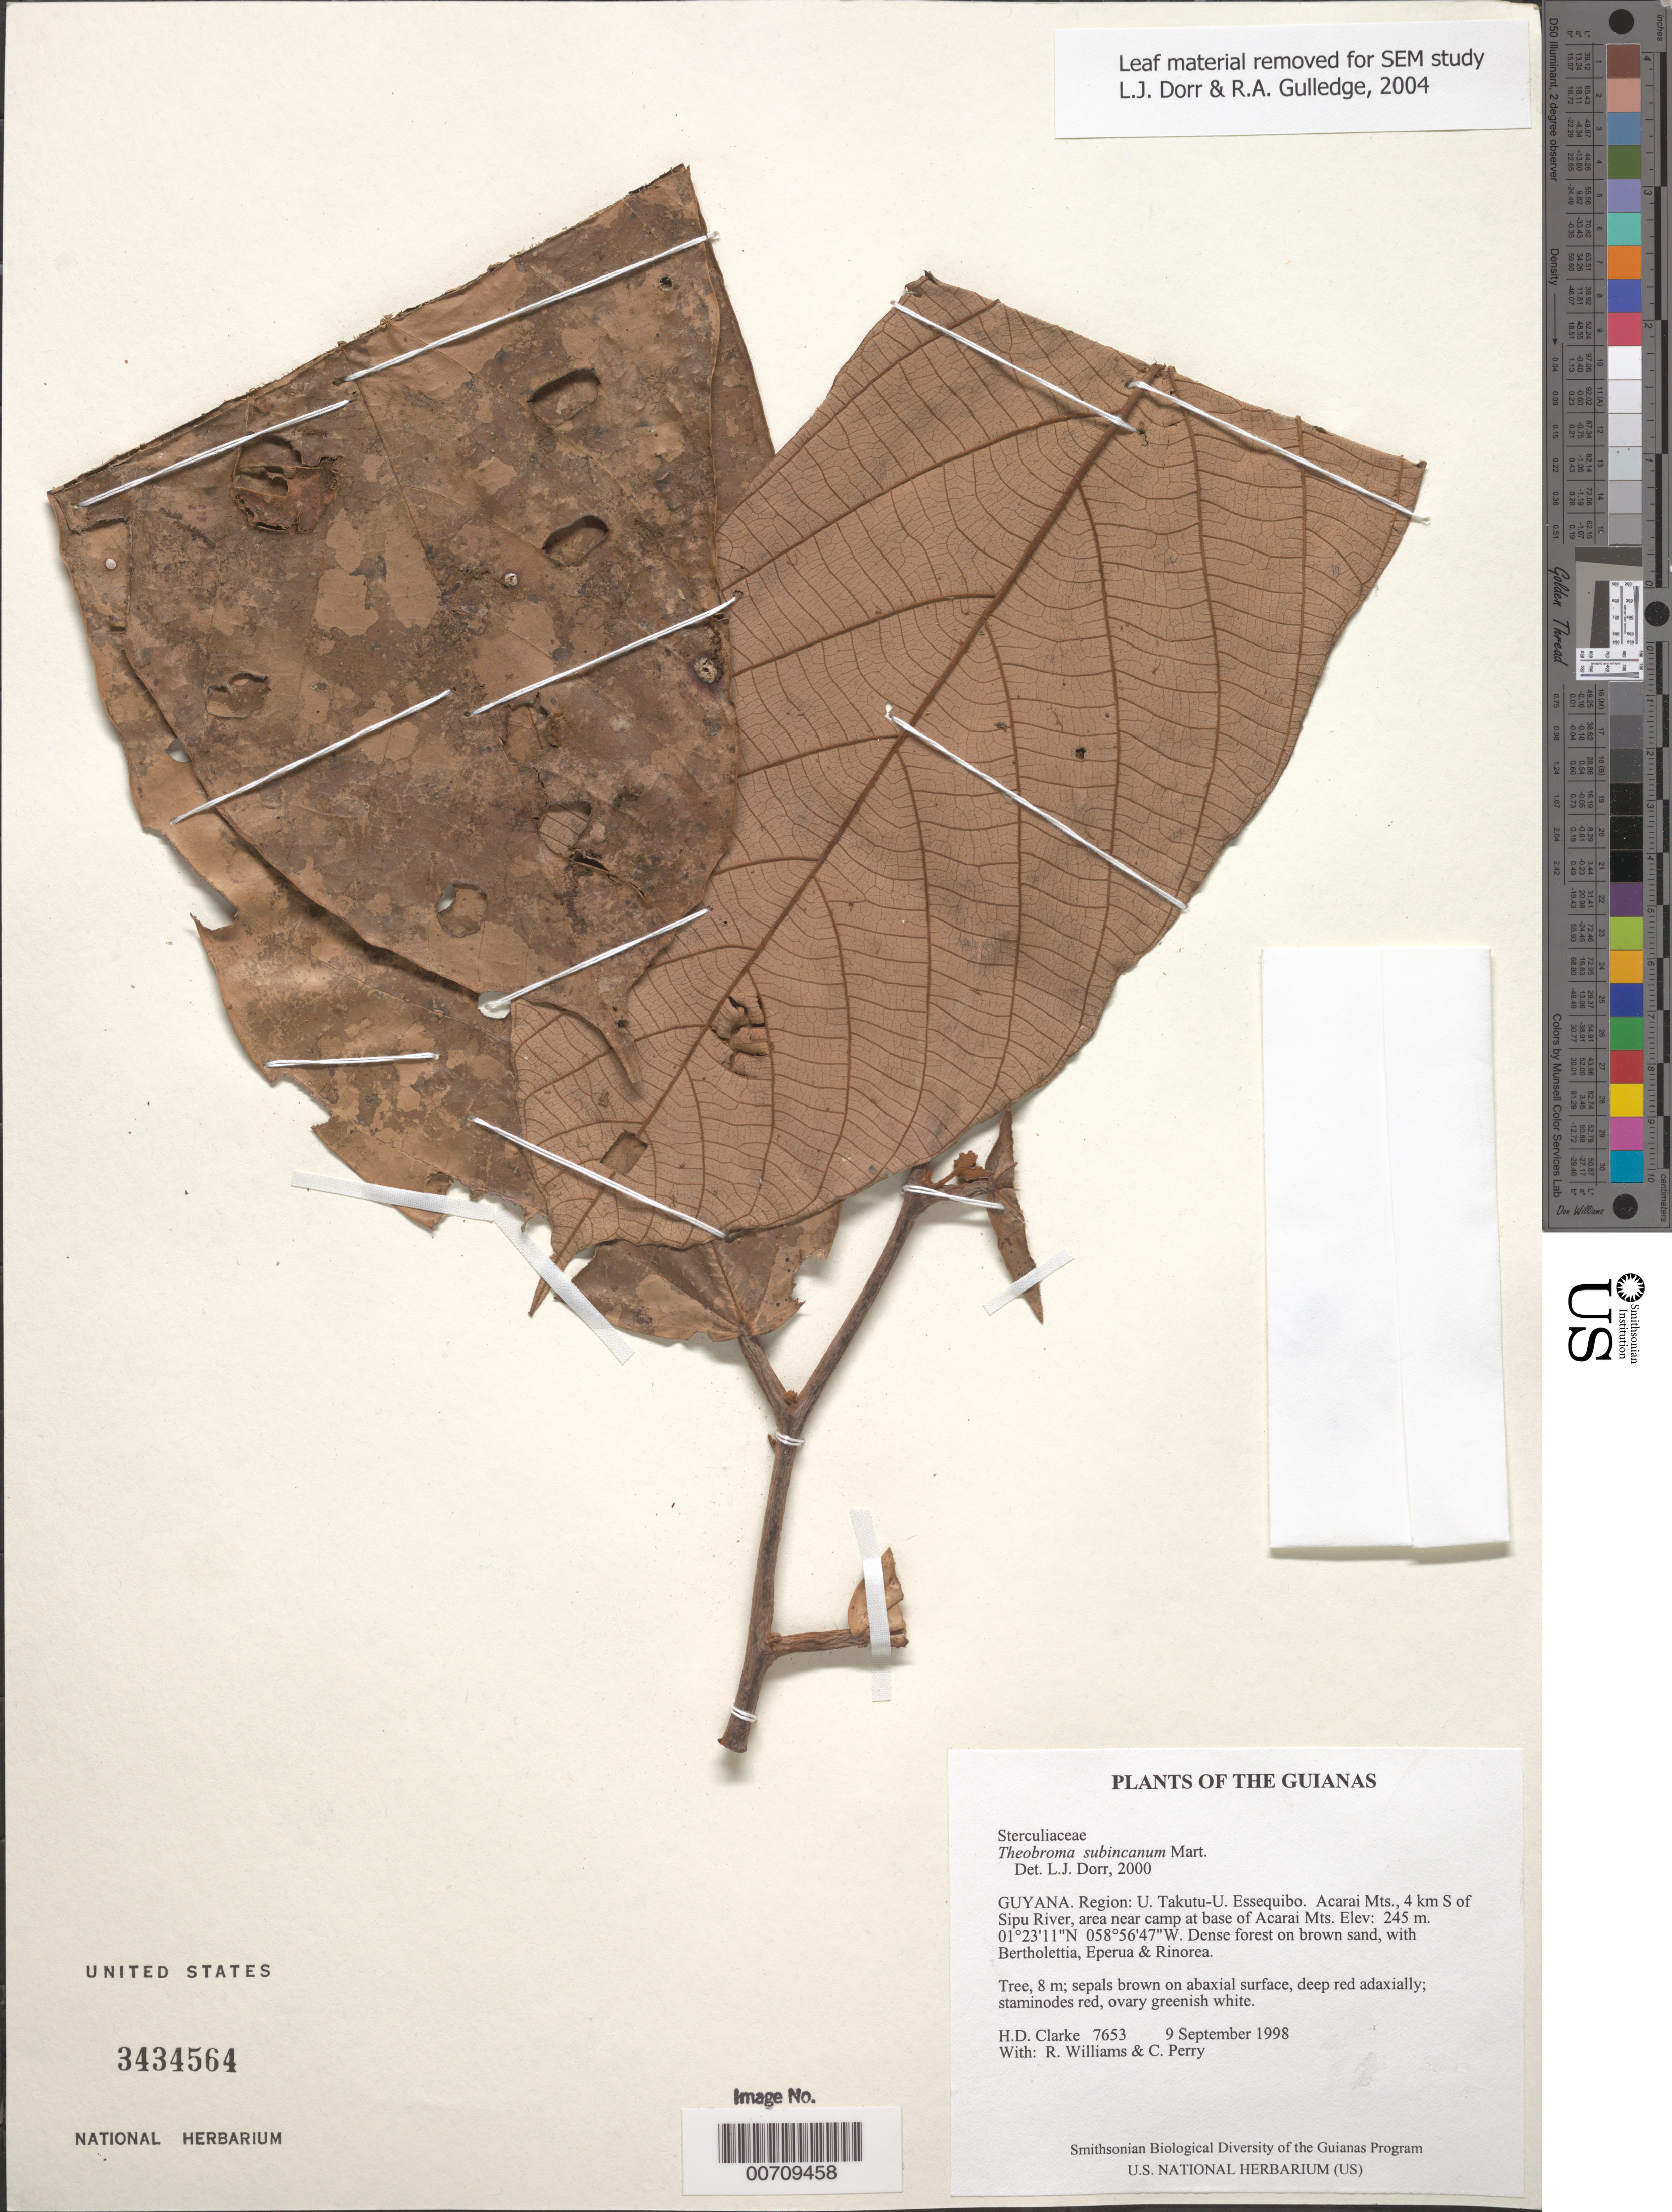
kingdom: Plantae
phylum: Tracheophyta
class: Magnoliopsida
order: Malvales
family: Malvaceae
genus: Theobroma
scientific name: Theobroma subincanum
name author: Mart.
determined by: Dorr, L. J., (BOT), Smithsonian Institution - National Museum of Natural History (UNITED STATES)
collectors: H. D. Clarke, R. Williams & C. Perry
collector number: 7653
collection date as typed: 9 September 1998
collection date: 1998-09-09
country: Guyana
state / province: U. Takutu-U. Essequibo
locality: Acarai Mts., 4 km S of Sipu River, area near camp at base of Acarai Mts.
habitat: Dense forest on brown sand, with Bertholettia, Eperua & Rinorea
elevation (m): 245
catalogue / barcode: US 3434564